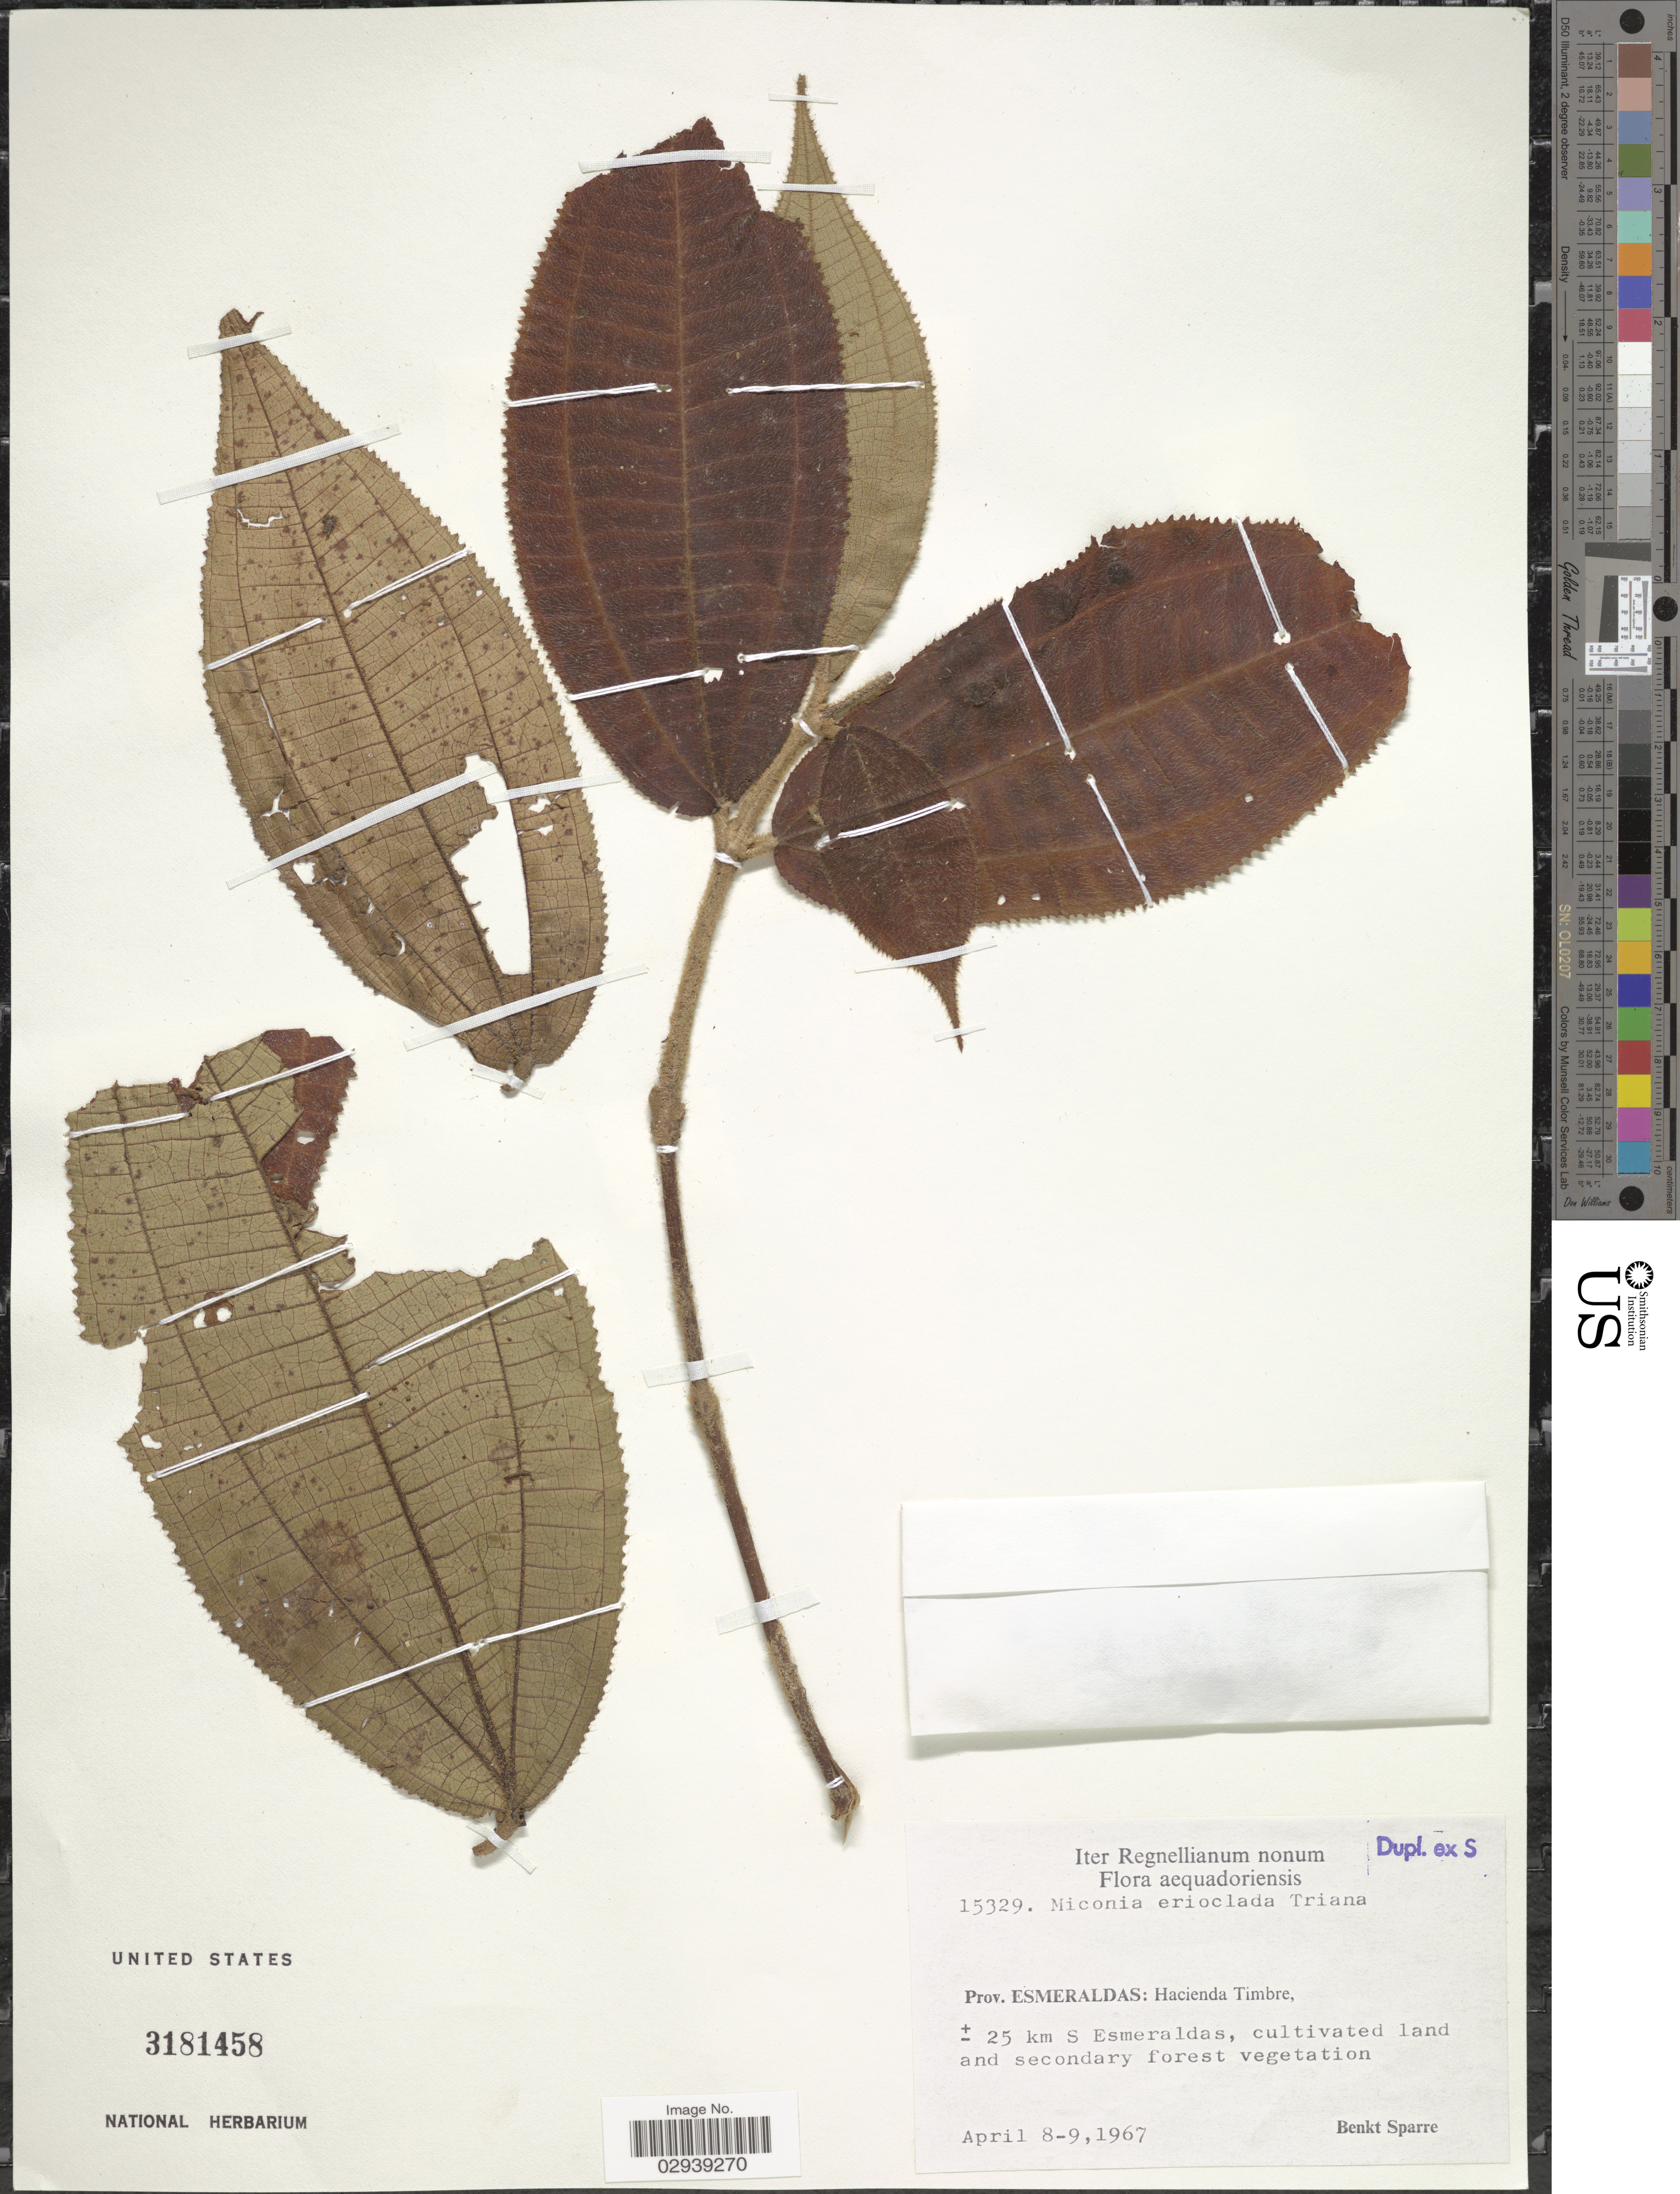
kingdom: Plantae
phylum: Tracheophyta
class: Magnoliopsida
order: Myrtales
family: Melastomataceae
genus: Miconia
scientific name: Miconia erioclada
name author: Triana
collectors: B. Sparre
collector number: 15329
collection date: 1967-04-08/1967-04-09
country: Ecuador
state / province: Esmeraldas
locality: Hacienda Timbre, ± 25 km S Esmeraldas.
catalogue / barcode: US 3181458